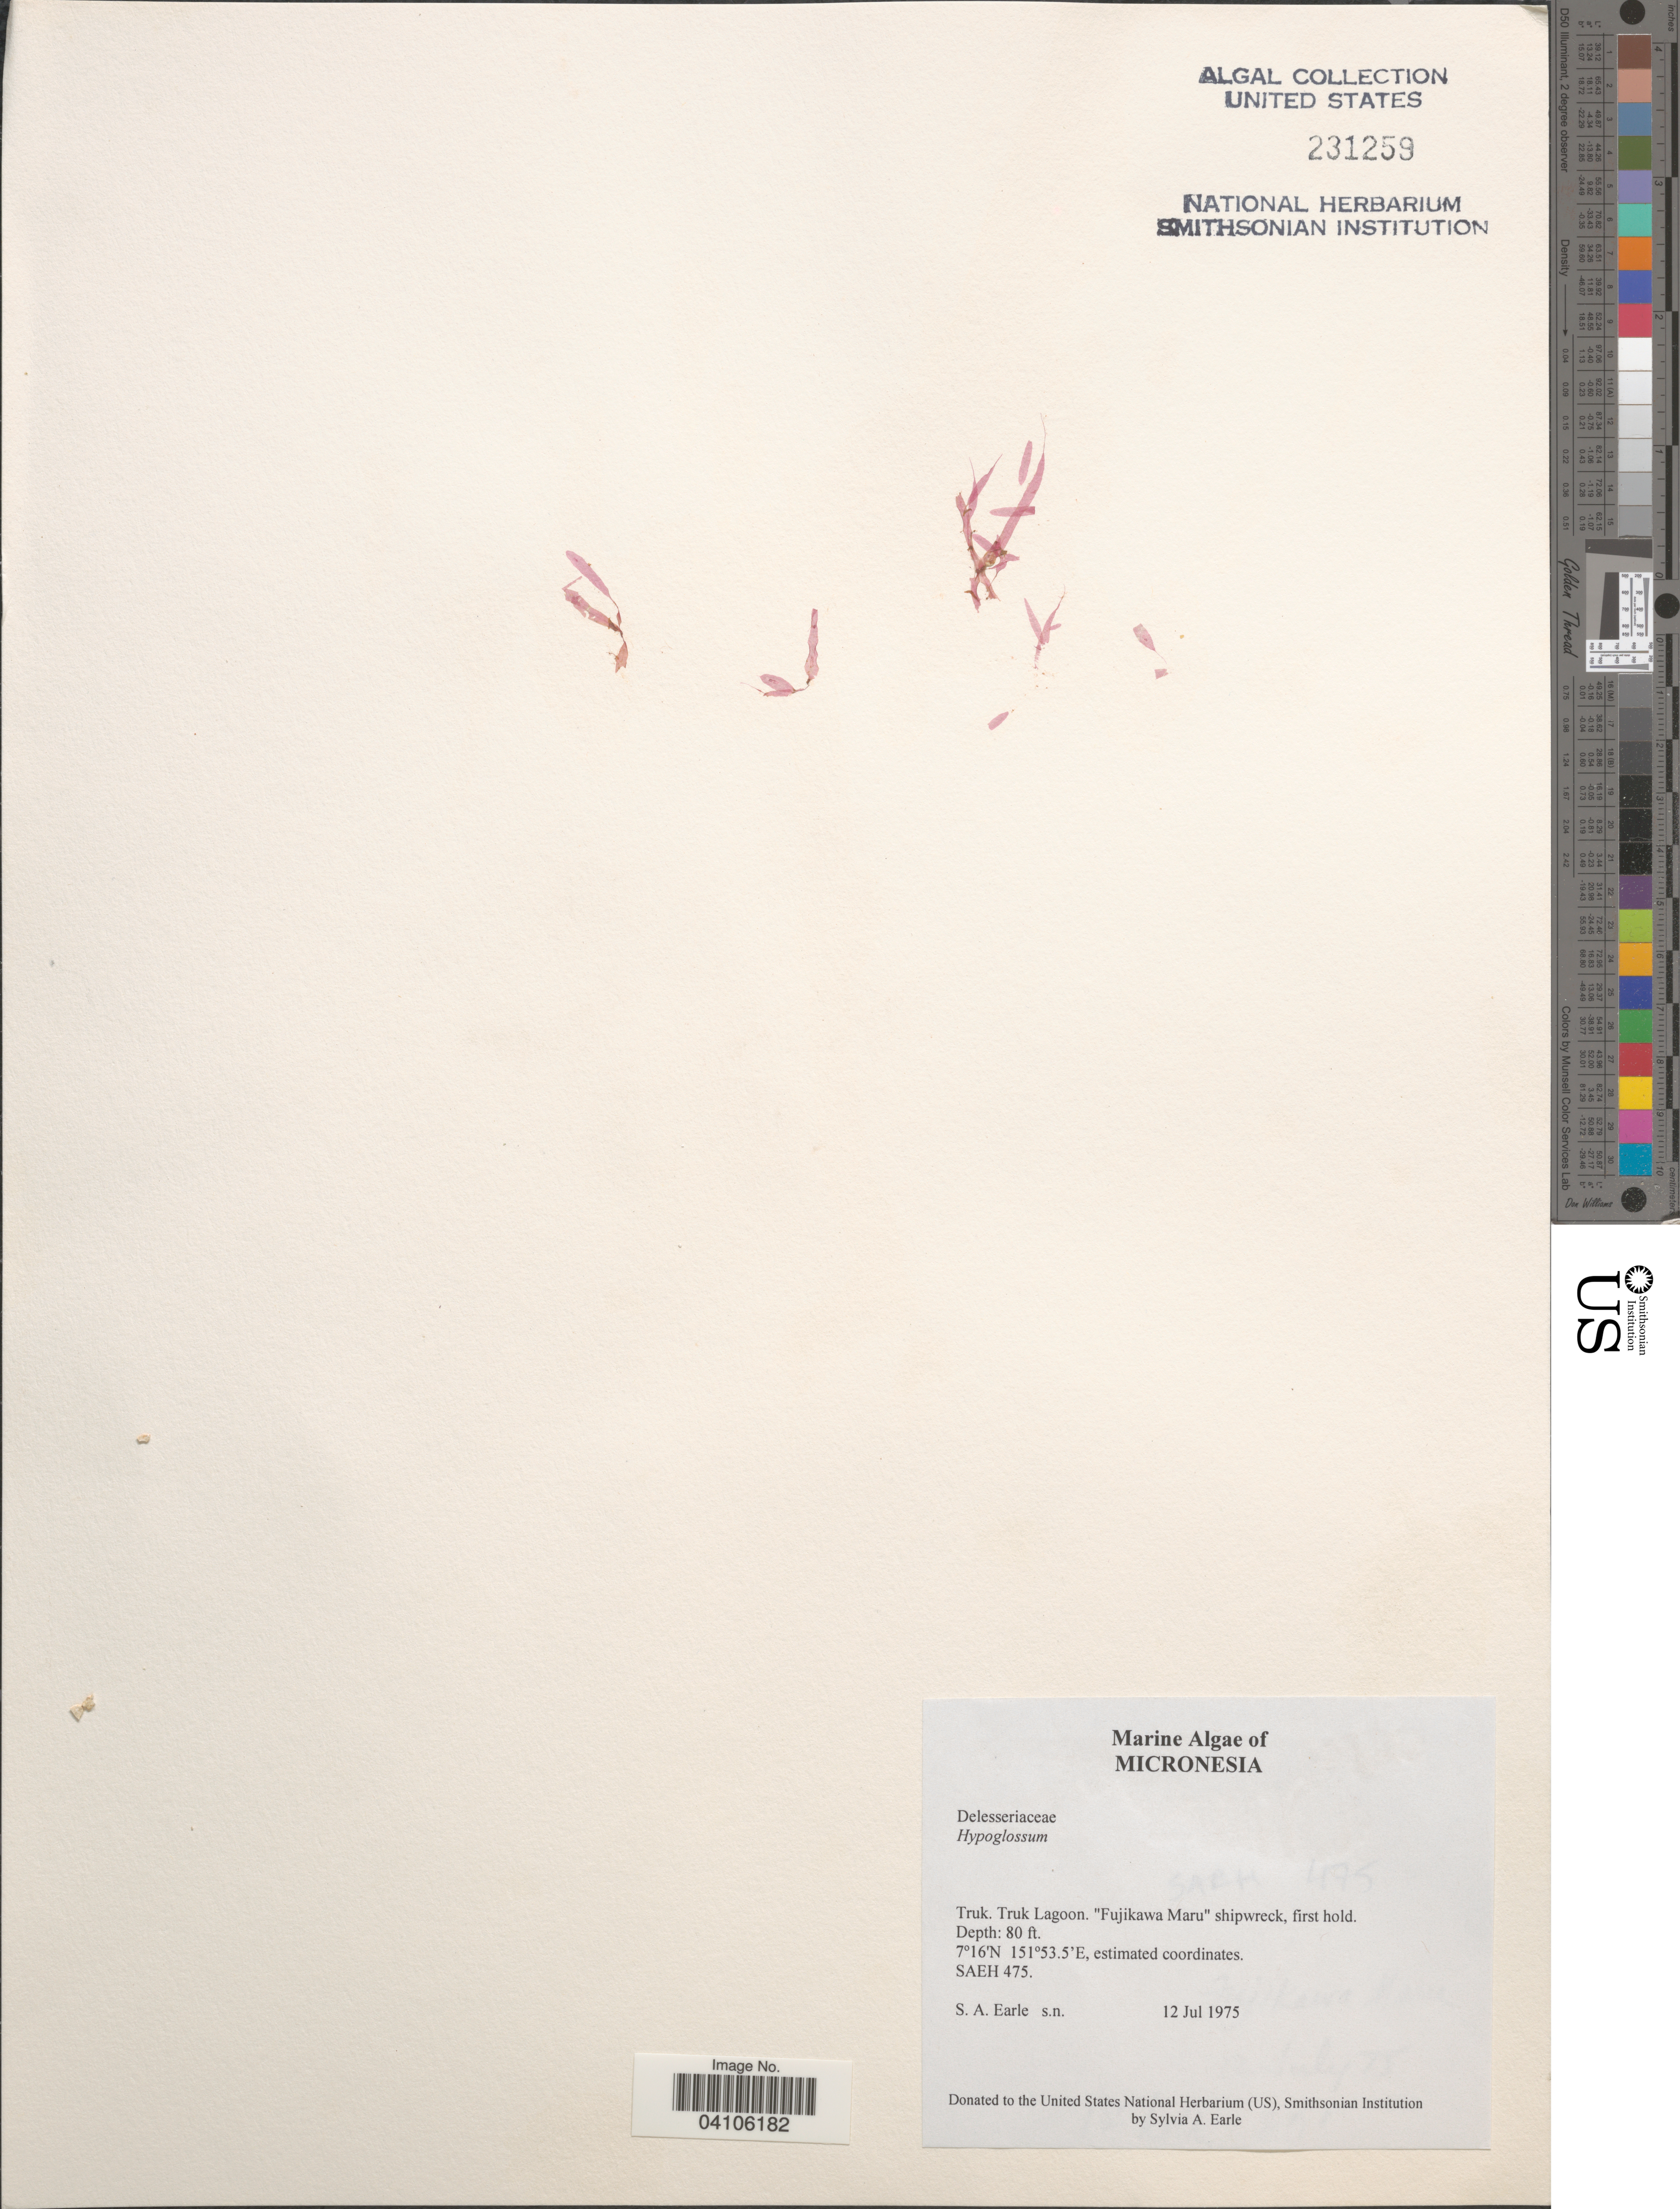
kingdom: Plantae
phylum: Rhodophyta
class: Florideophyceae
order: Ceramiales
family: Delesseriaceae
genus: Hypoglossum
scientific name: Hypoglossum sp.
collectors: S. A. Earle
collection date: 1975-07-12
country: Micronesia, Federated States of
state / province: Truk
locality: Truk Lagoon. "Fujikawa Maru" shipwreck, first hold. SAEH 475.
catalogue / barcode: US 231259